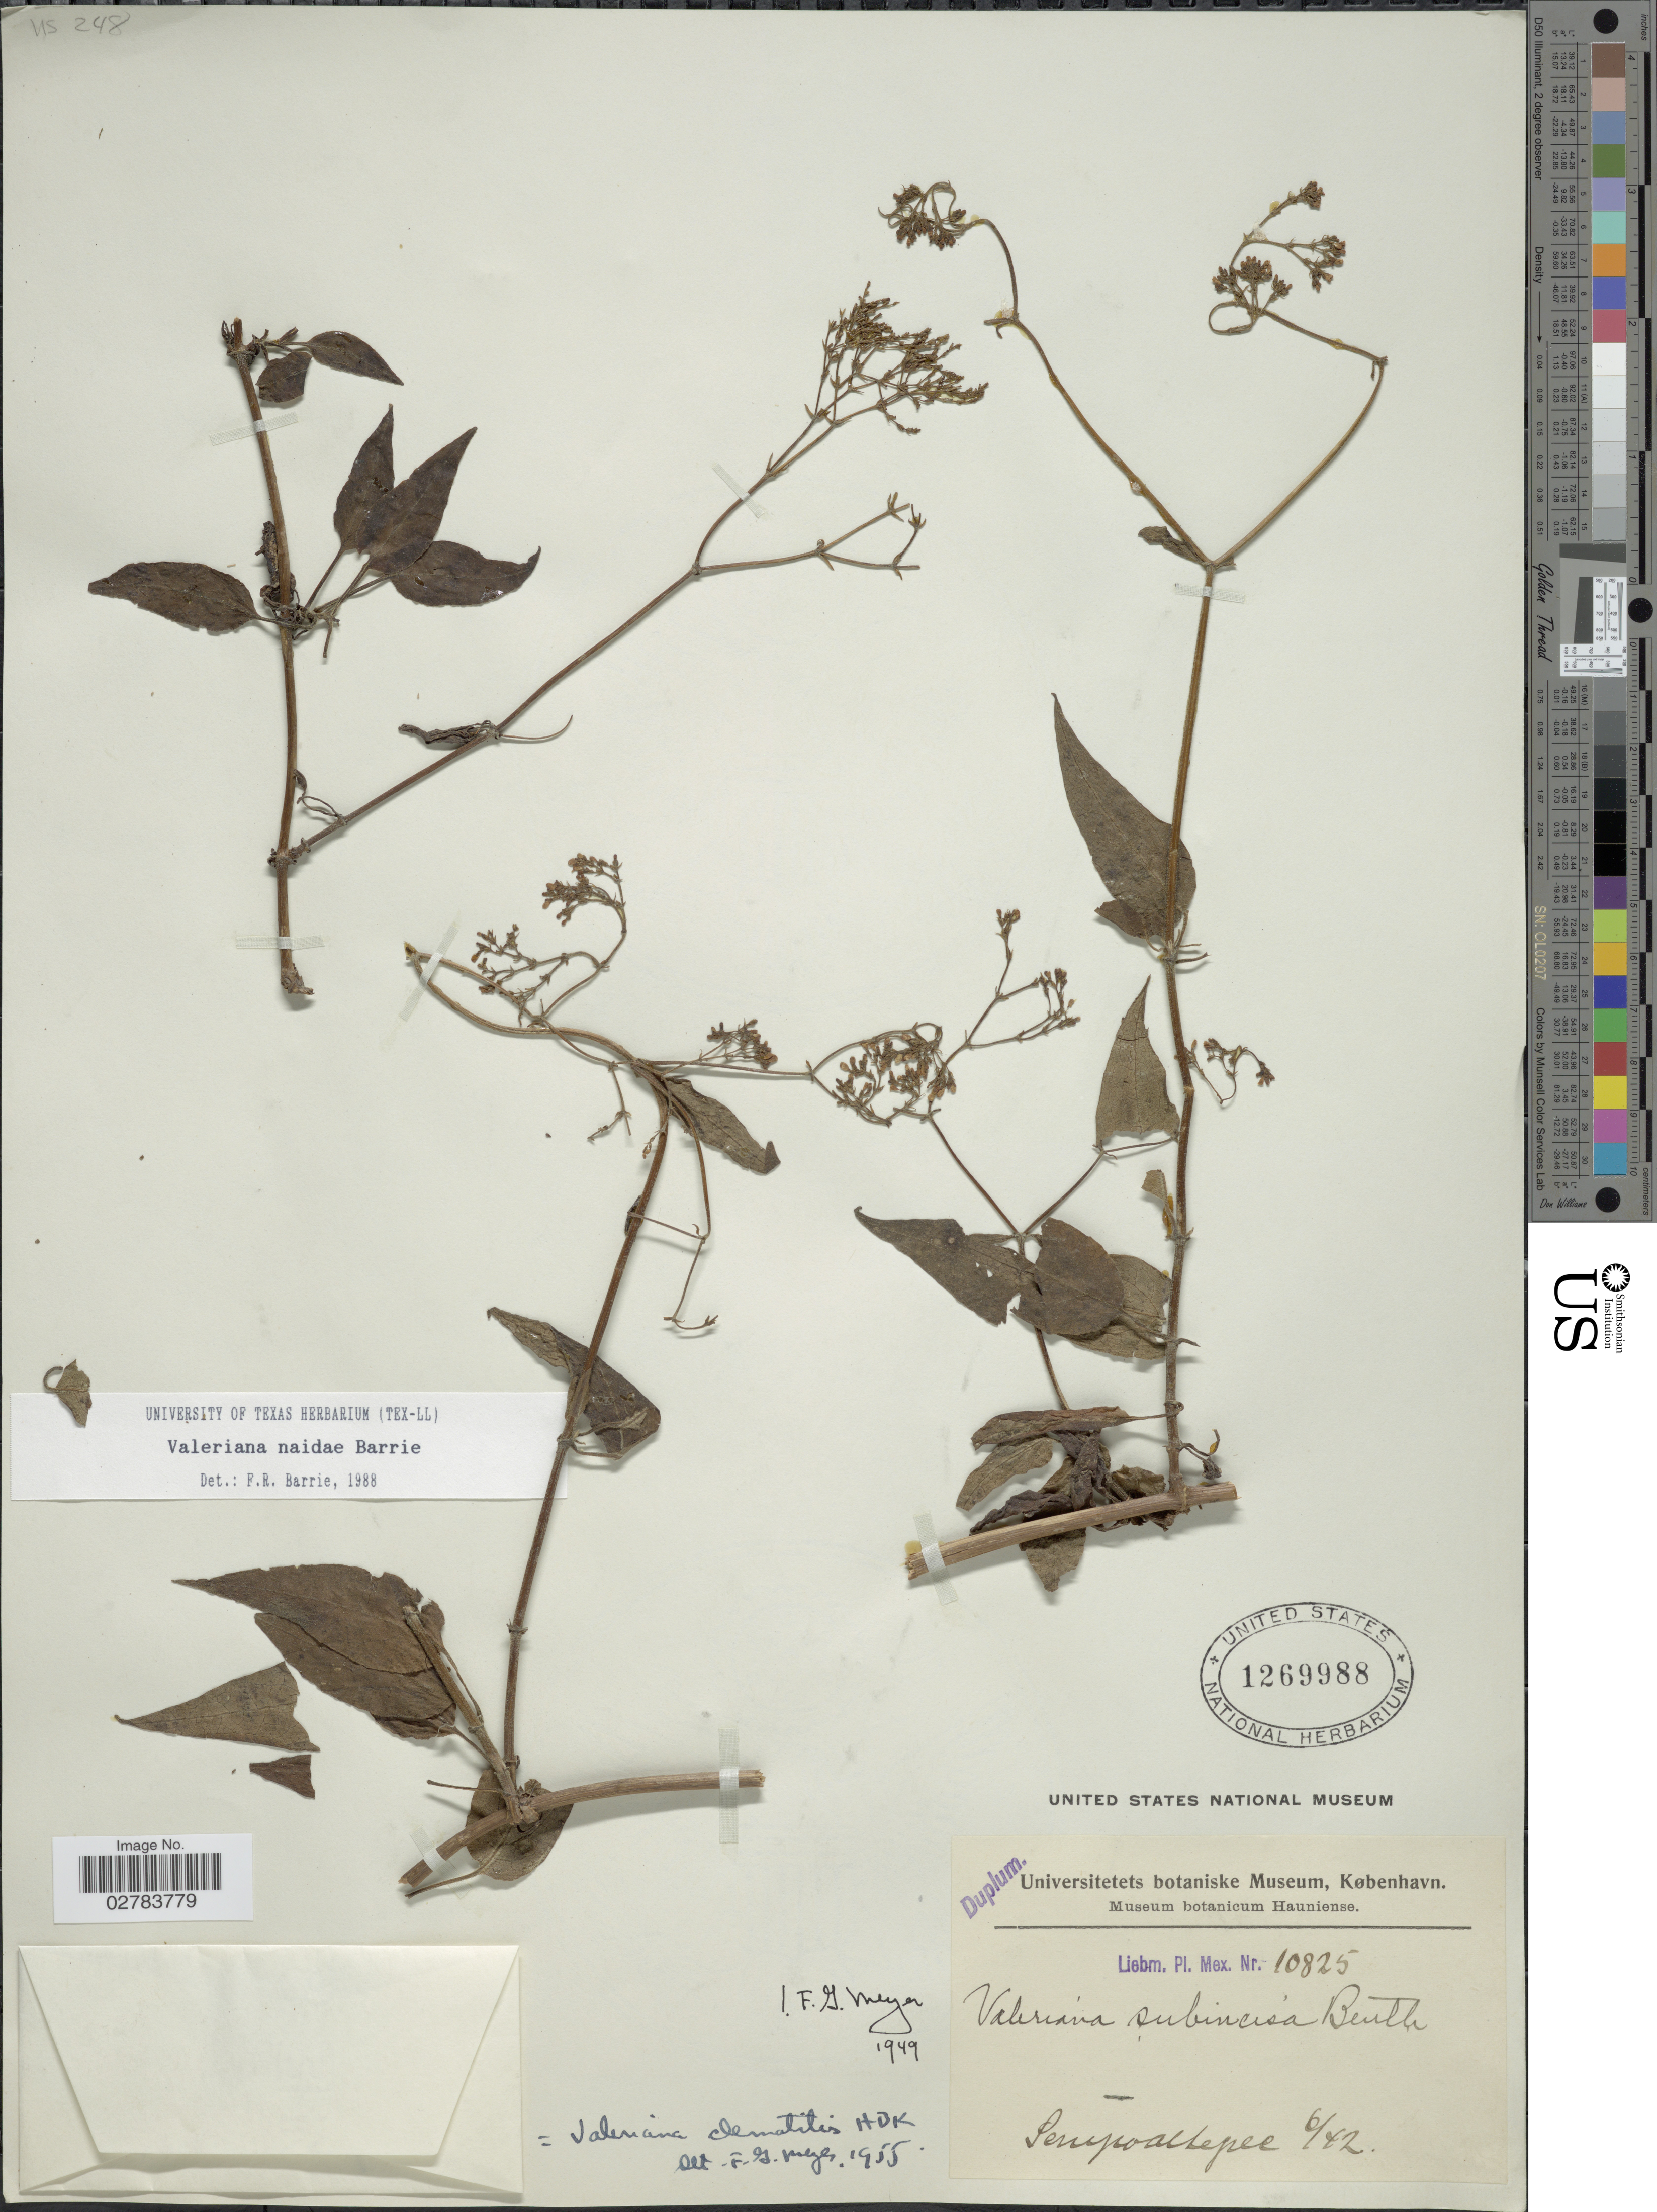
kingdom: Plantae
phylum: Tracheophyta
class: Magnoliopsida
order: Dipsacales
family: Caprifoliaceae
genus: Valeriana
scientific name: Valeriana naidae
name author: Barrie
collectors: Liebm.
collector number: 10825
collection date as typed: Transcribed d/m/y: /6/42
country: Mexico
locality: Sempoaltepec.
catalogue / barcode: US 1269988